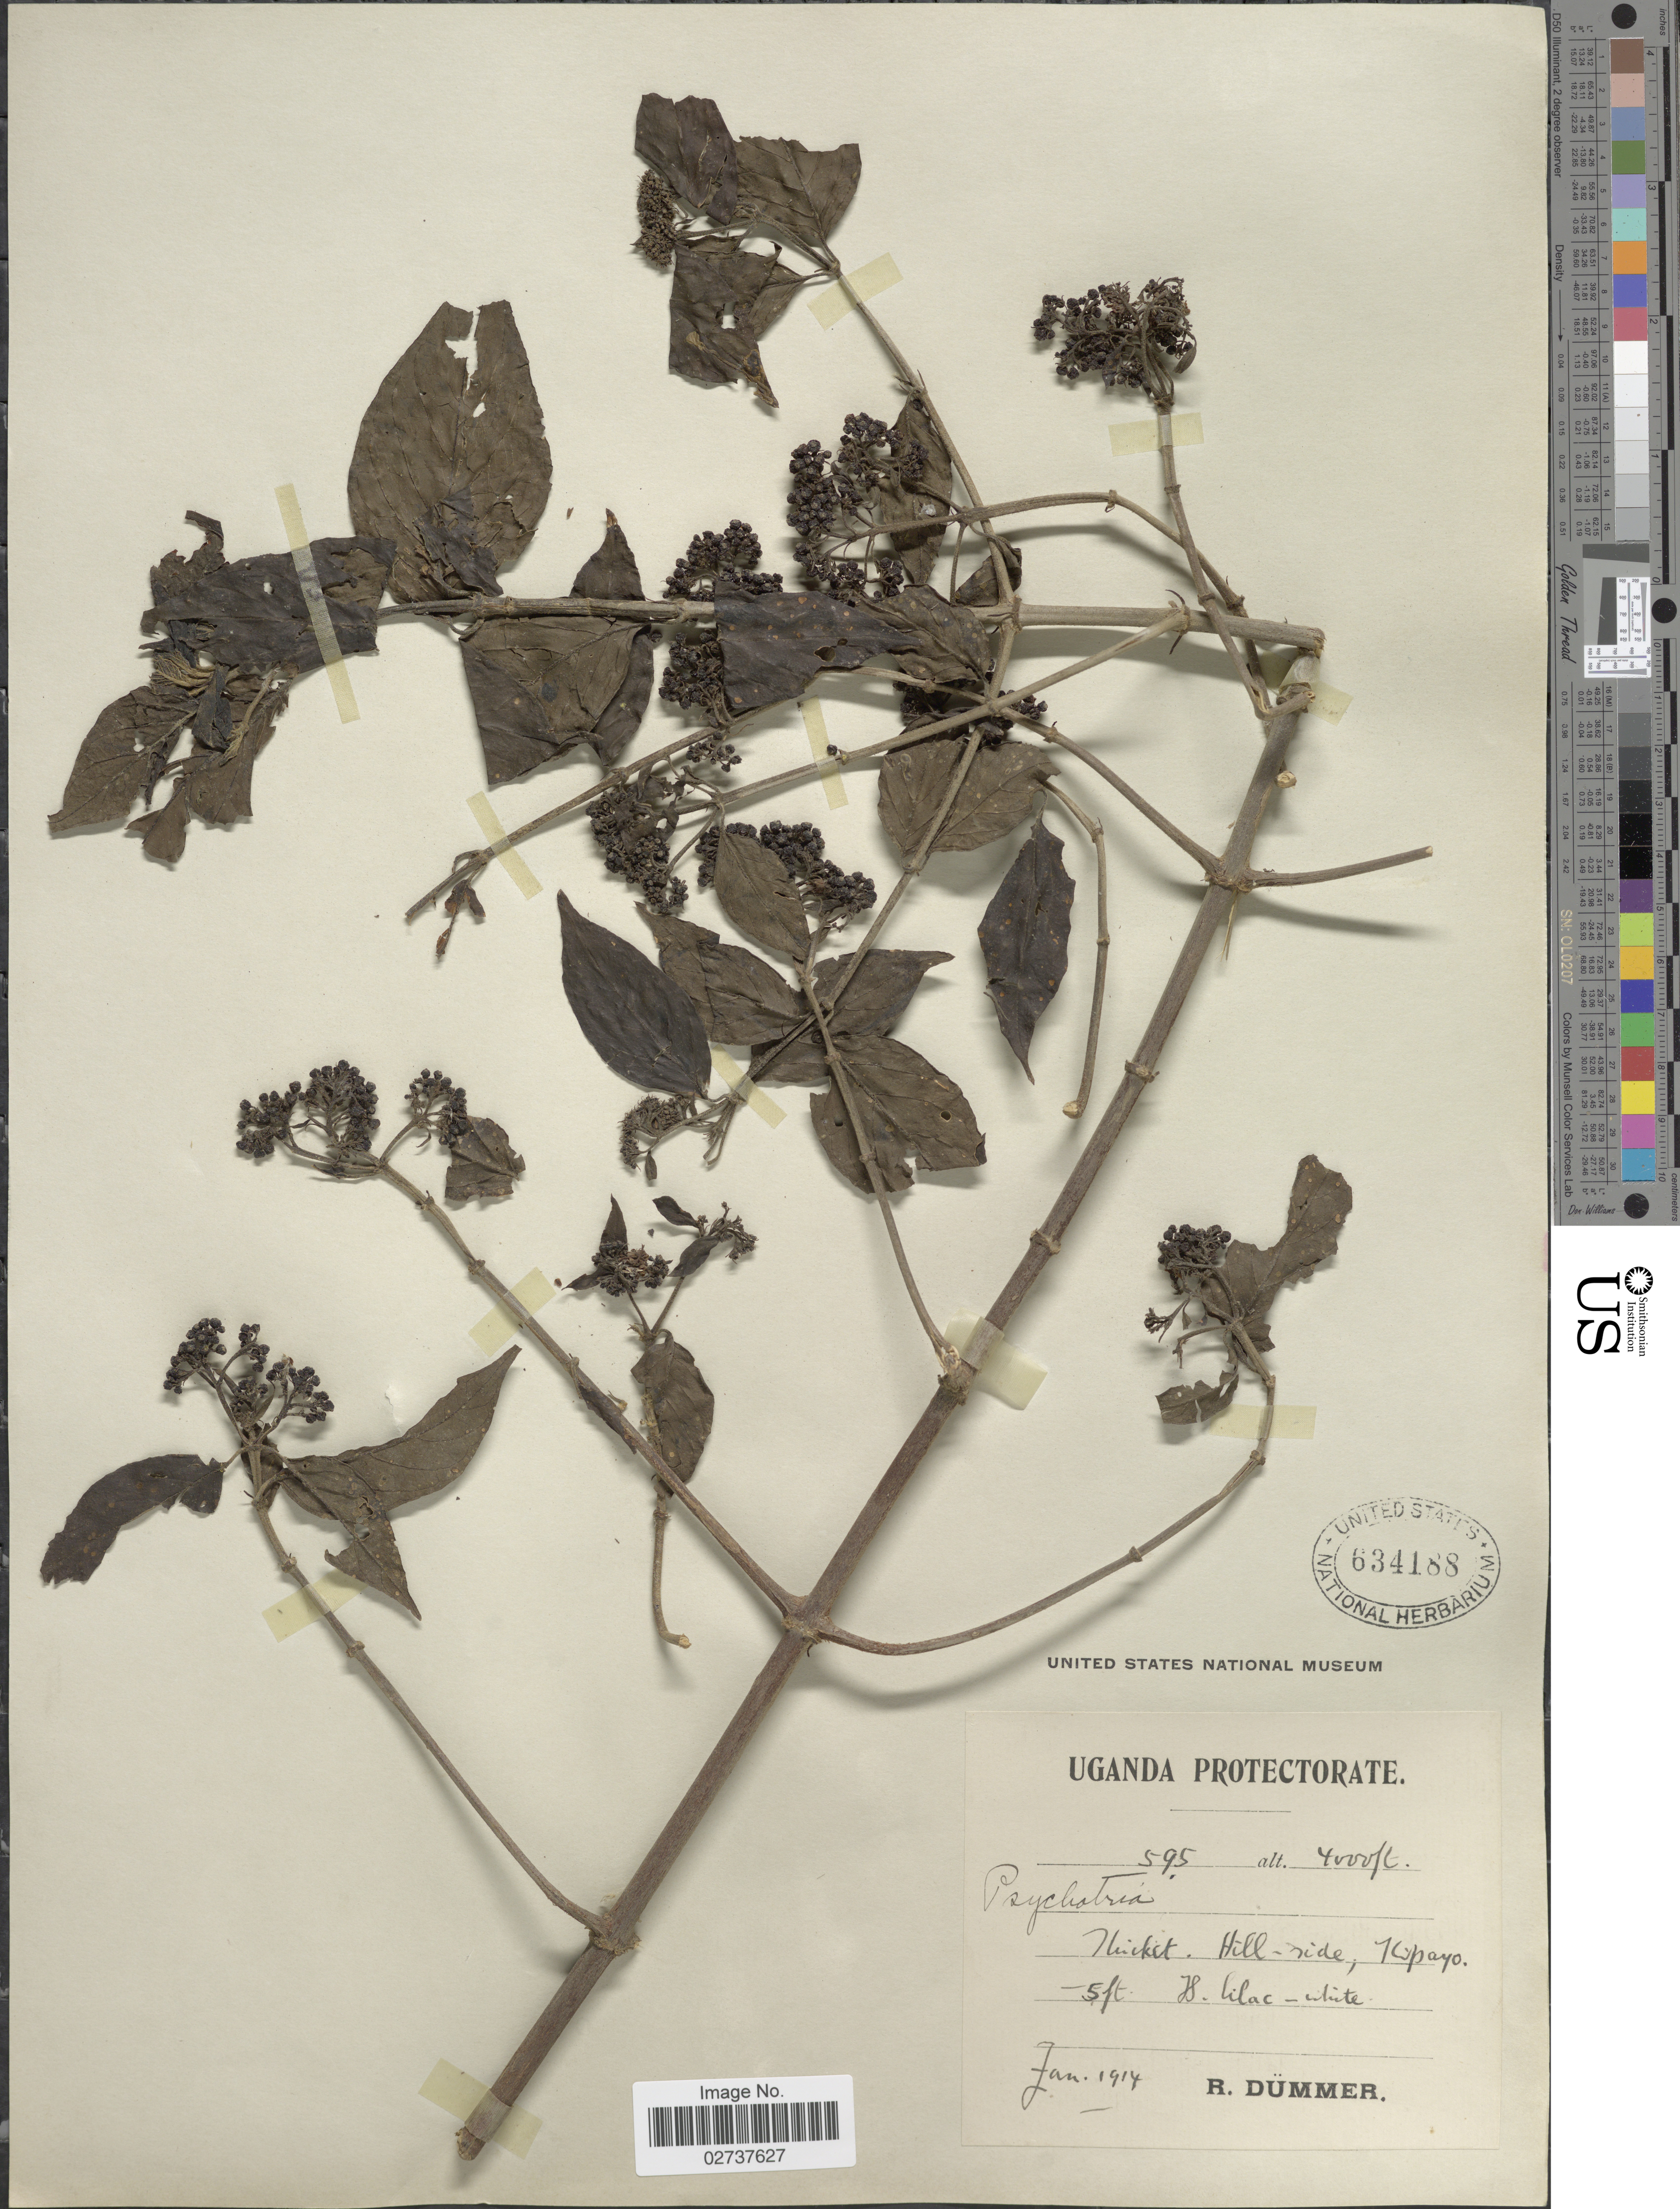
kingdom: Plantae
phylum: Tracheophyta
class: Magnoliopsida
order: Gentianales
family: Rubiaceae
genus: Psychotria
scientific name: Psychotria sp.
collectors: R. A. Dümmer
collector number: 595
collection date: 1914-01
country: Uganda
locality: Uganda Protectorate, Thicket, Hill-side, Kipayo.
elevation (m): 1219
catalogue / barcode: US 634188